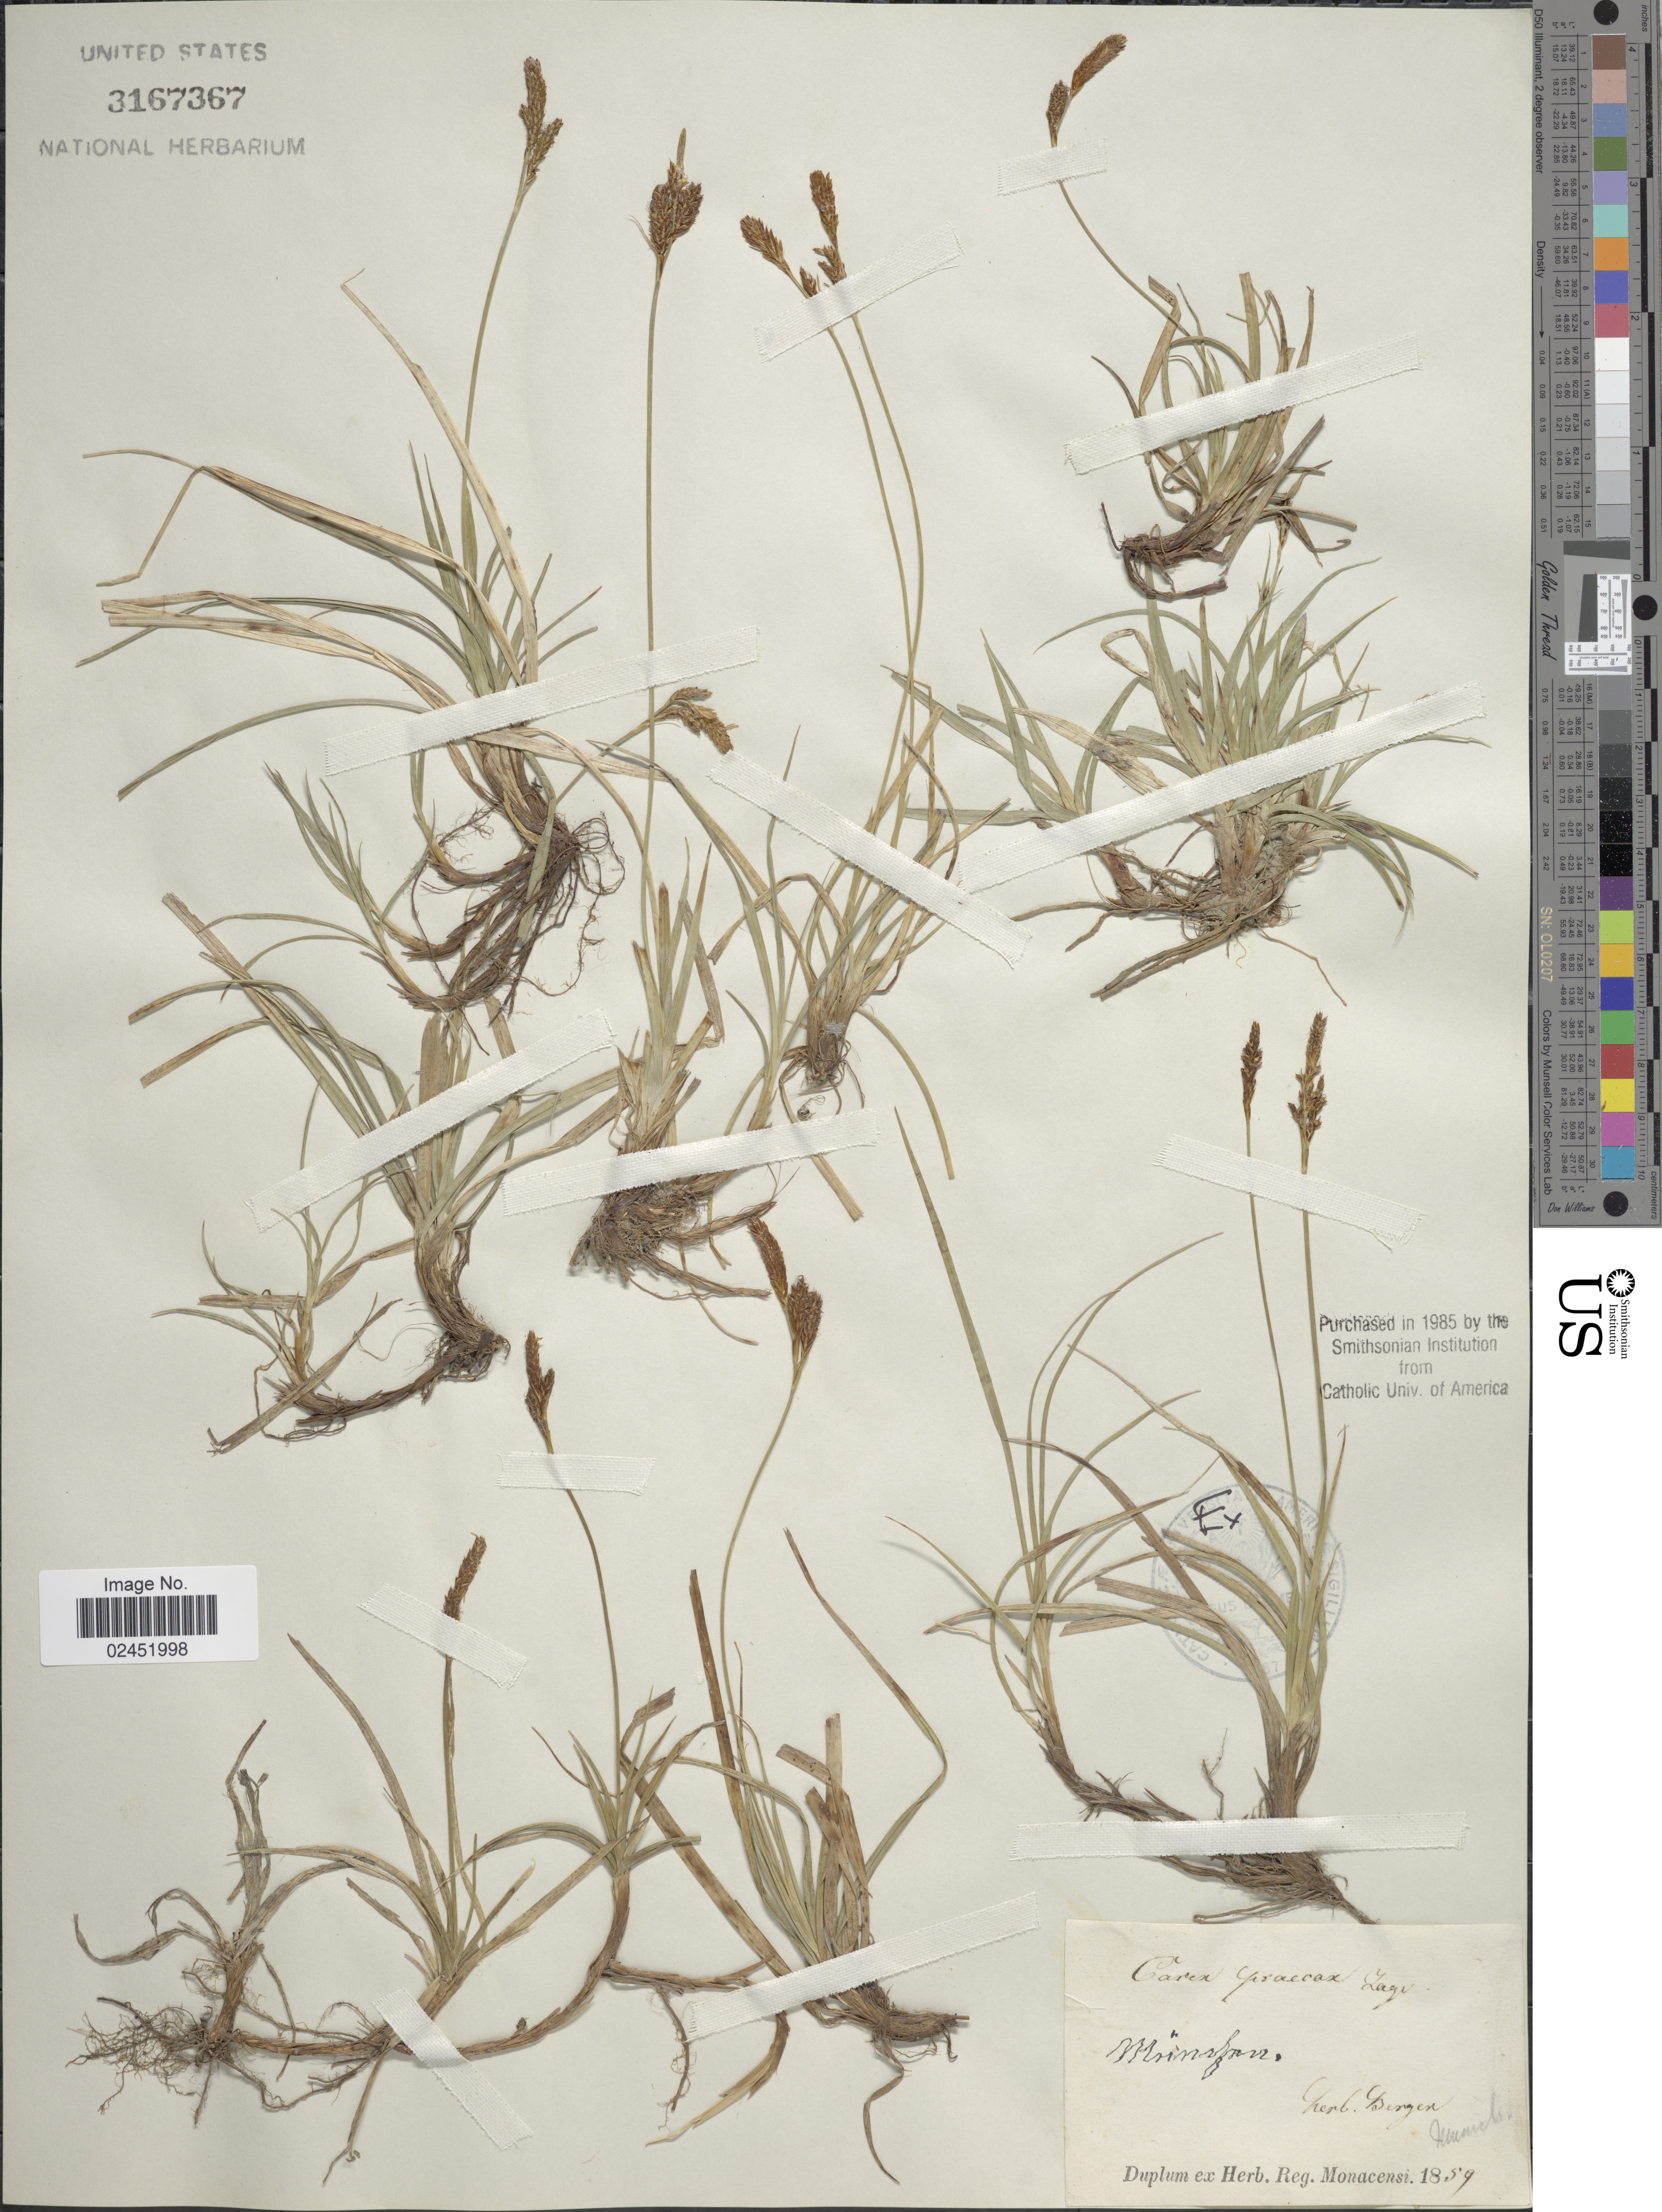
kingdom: Plantae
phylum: Tracheophyta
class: Liliopsida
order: Poales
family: Cyperaceae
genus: Carex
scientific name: Carex praecox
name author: Schreb.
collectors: Ex Herb. Berger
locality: Mins [illegible text]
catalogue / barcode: US 3167367